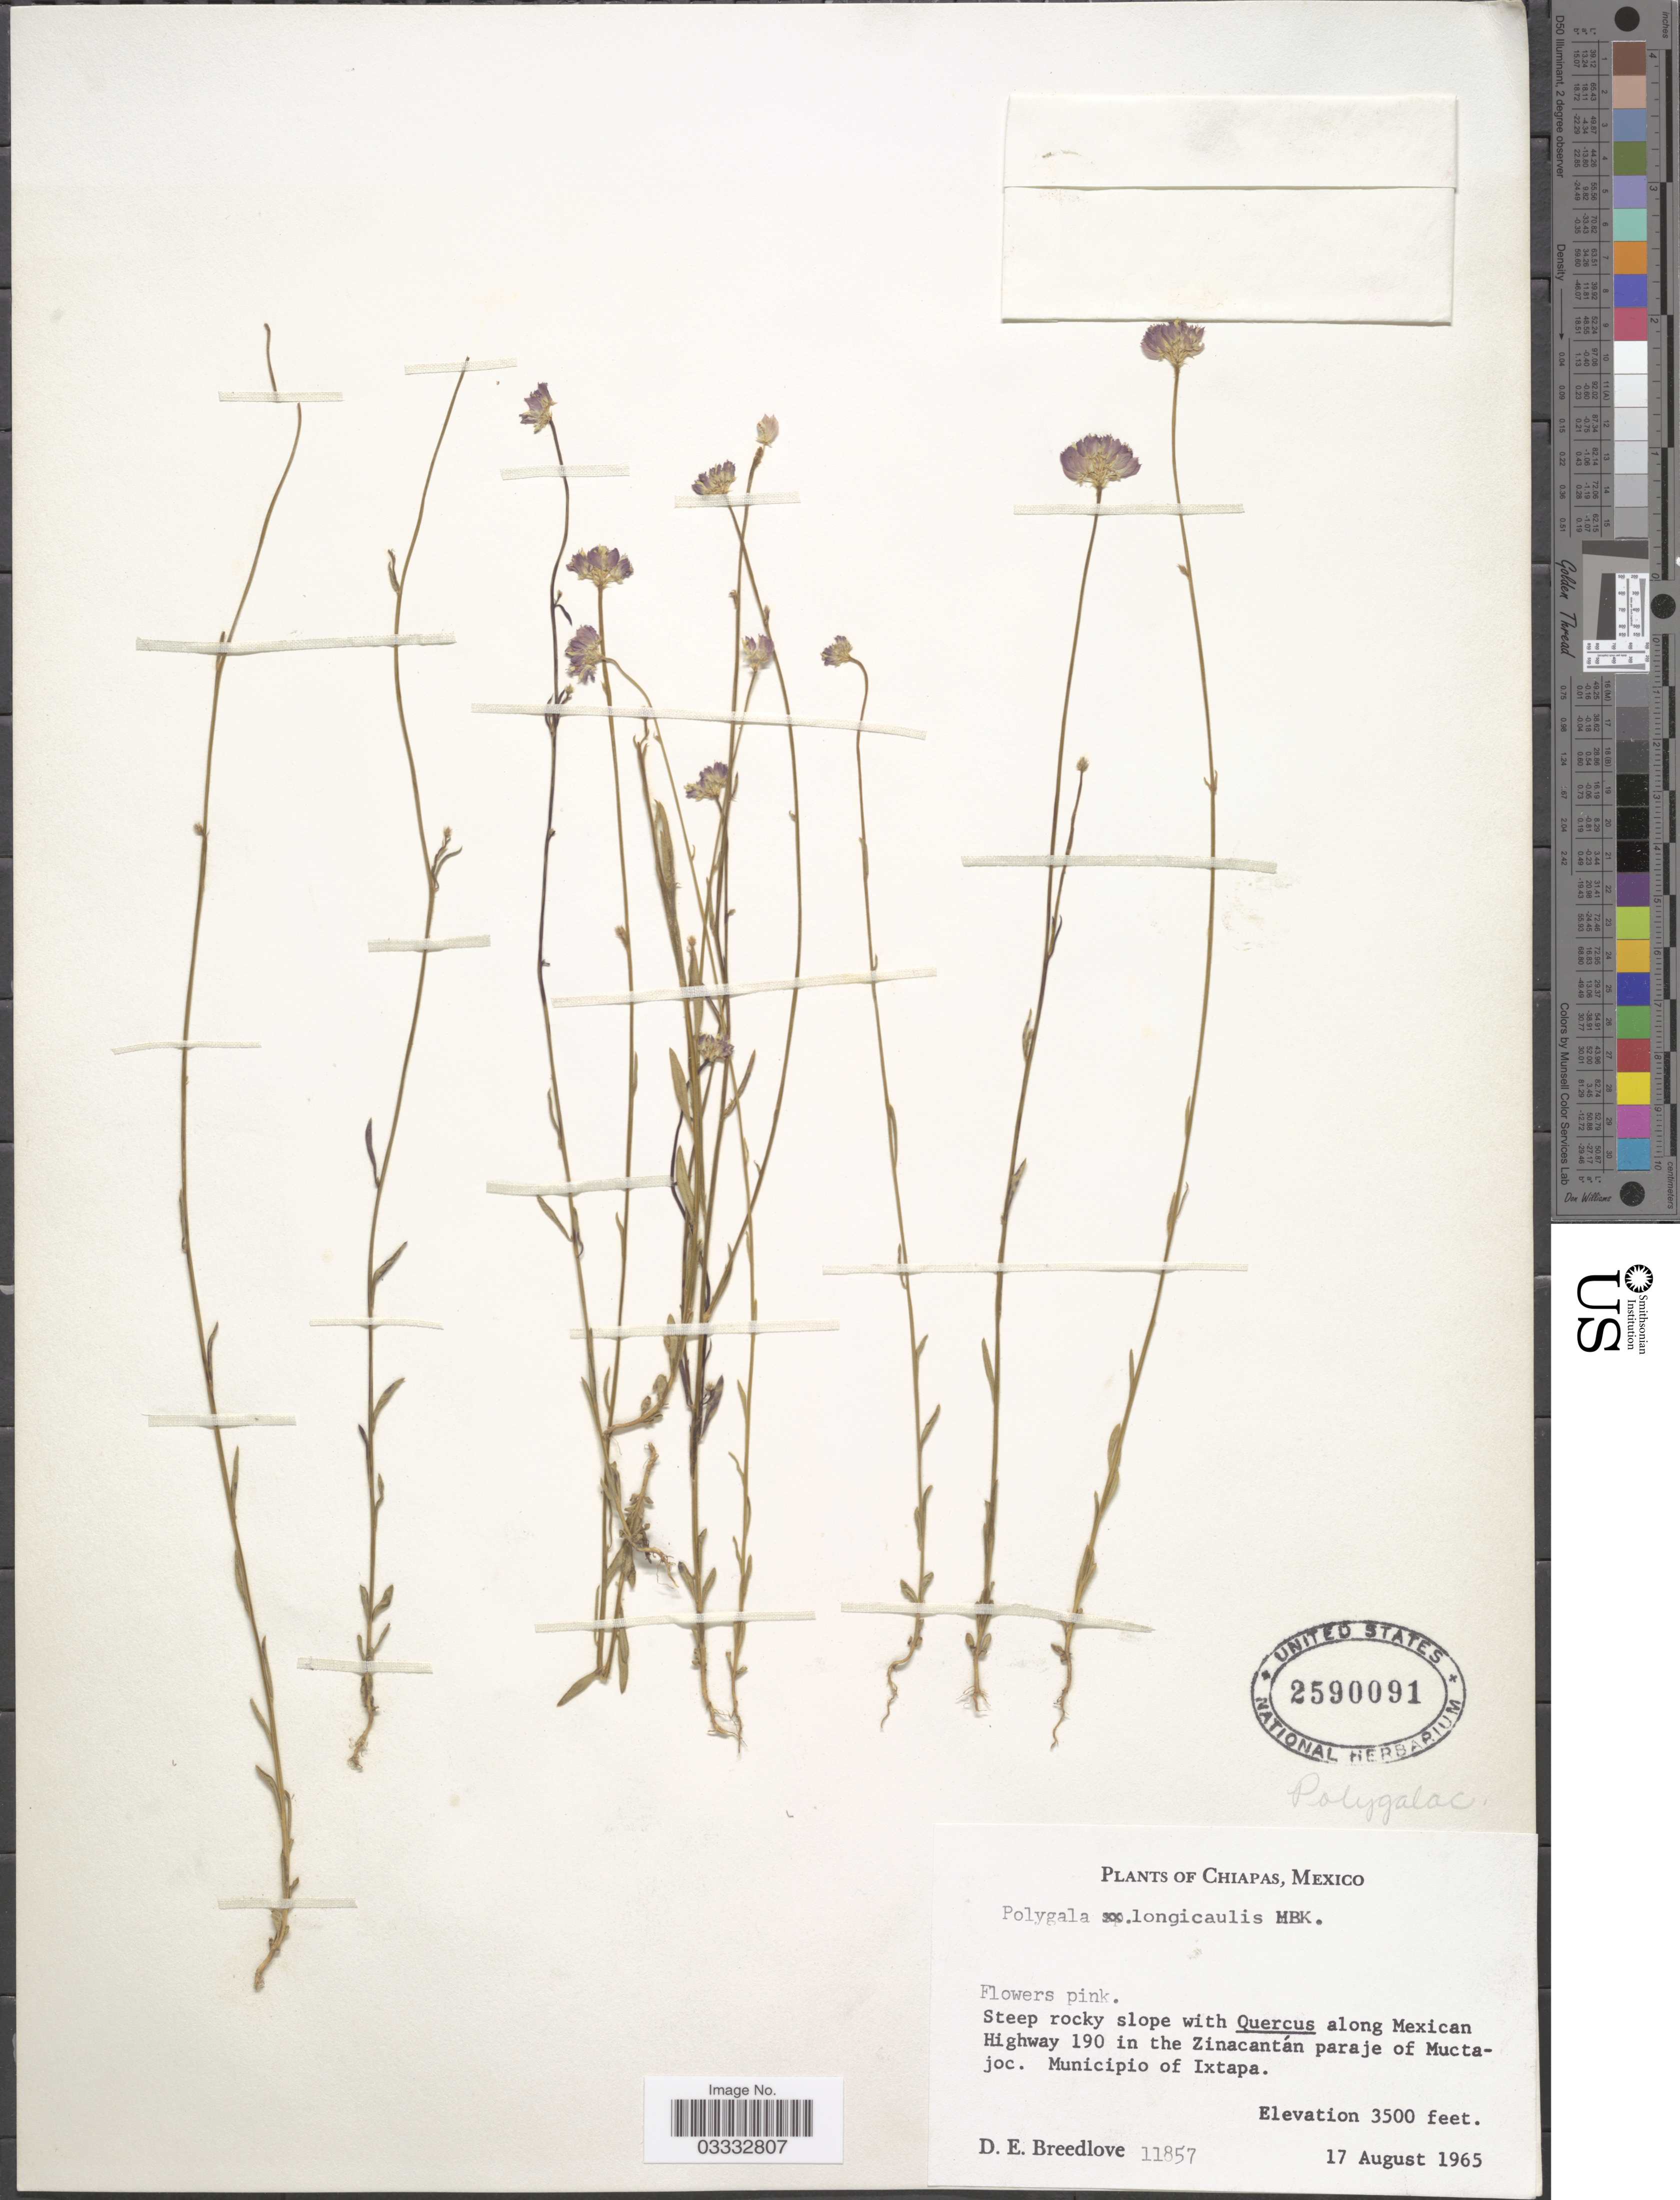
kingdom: Plantae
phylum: Tracheophyta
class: Magnoliopsida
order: Fabales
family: Polygalaceae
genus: Polygala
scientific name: Polygala longicaulis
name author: Kunth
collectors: D. E. Breedlove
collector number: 11857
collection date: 1965-08-17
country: Mexico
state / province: Chiapas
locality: Along Mexican Highway 190 in the Zinacantán paraje of Muctajoc. Municipio of Ixtapa.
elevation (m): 1067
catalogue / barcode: US 2590091